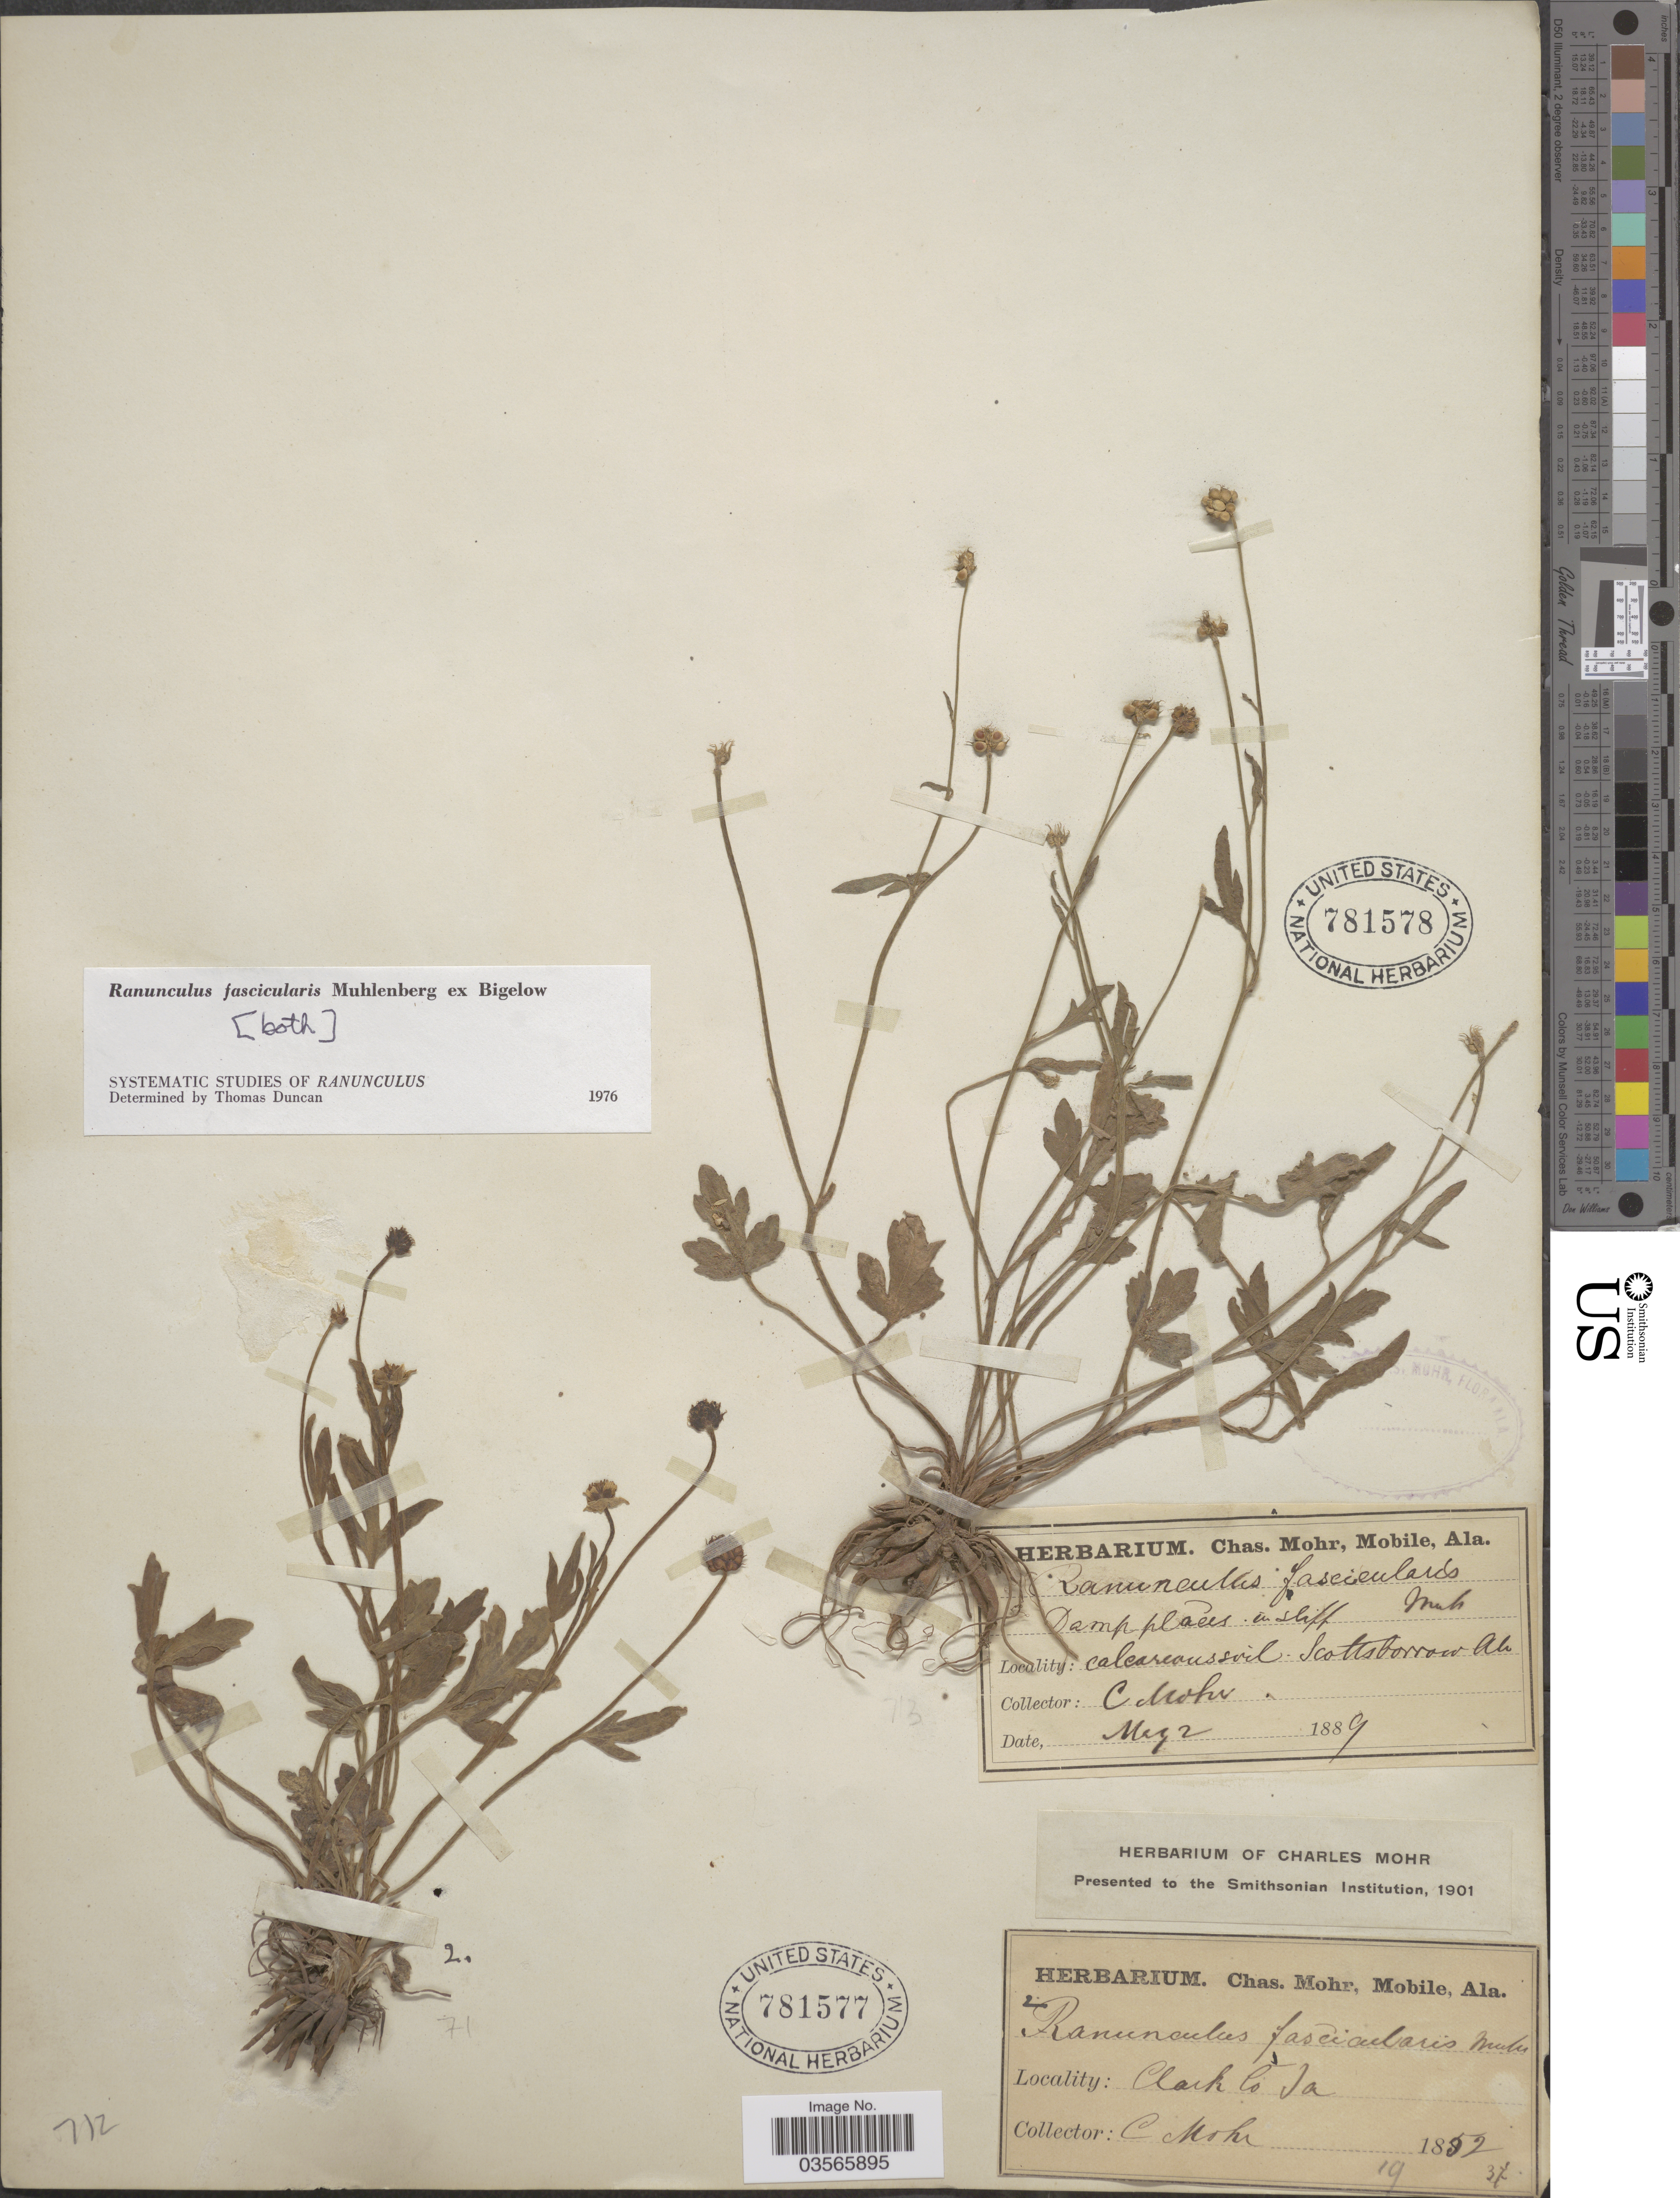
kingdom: Plantae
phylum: Tracheophyta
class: Magnoliopsida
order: Ranunculales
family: Ranunculaceae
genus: Ranunculus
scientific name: Ranunculus fascicularis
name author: Muhl. ex Bigelow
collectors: Mohr, C. T. (herbarium)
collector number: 2?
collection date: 1852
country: United States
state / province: Iowa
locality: Clark Co.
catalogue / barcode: US 781577